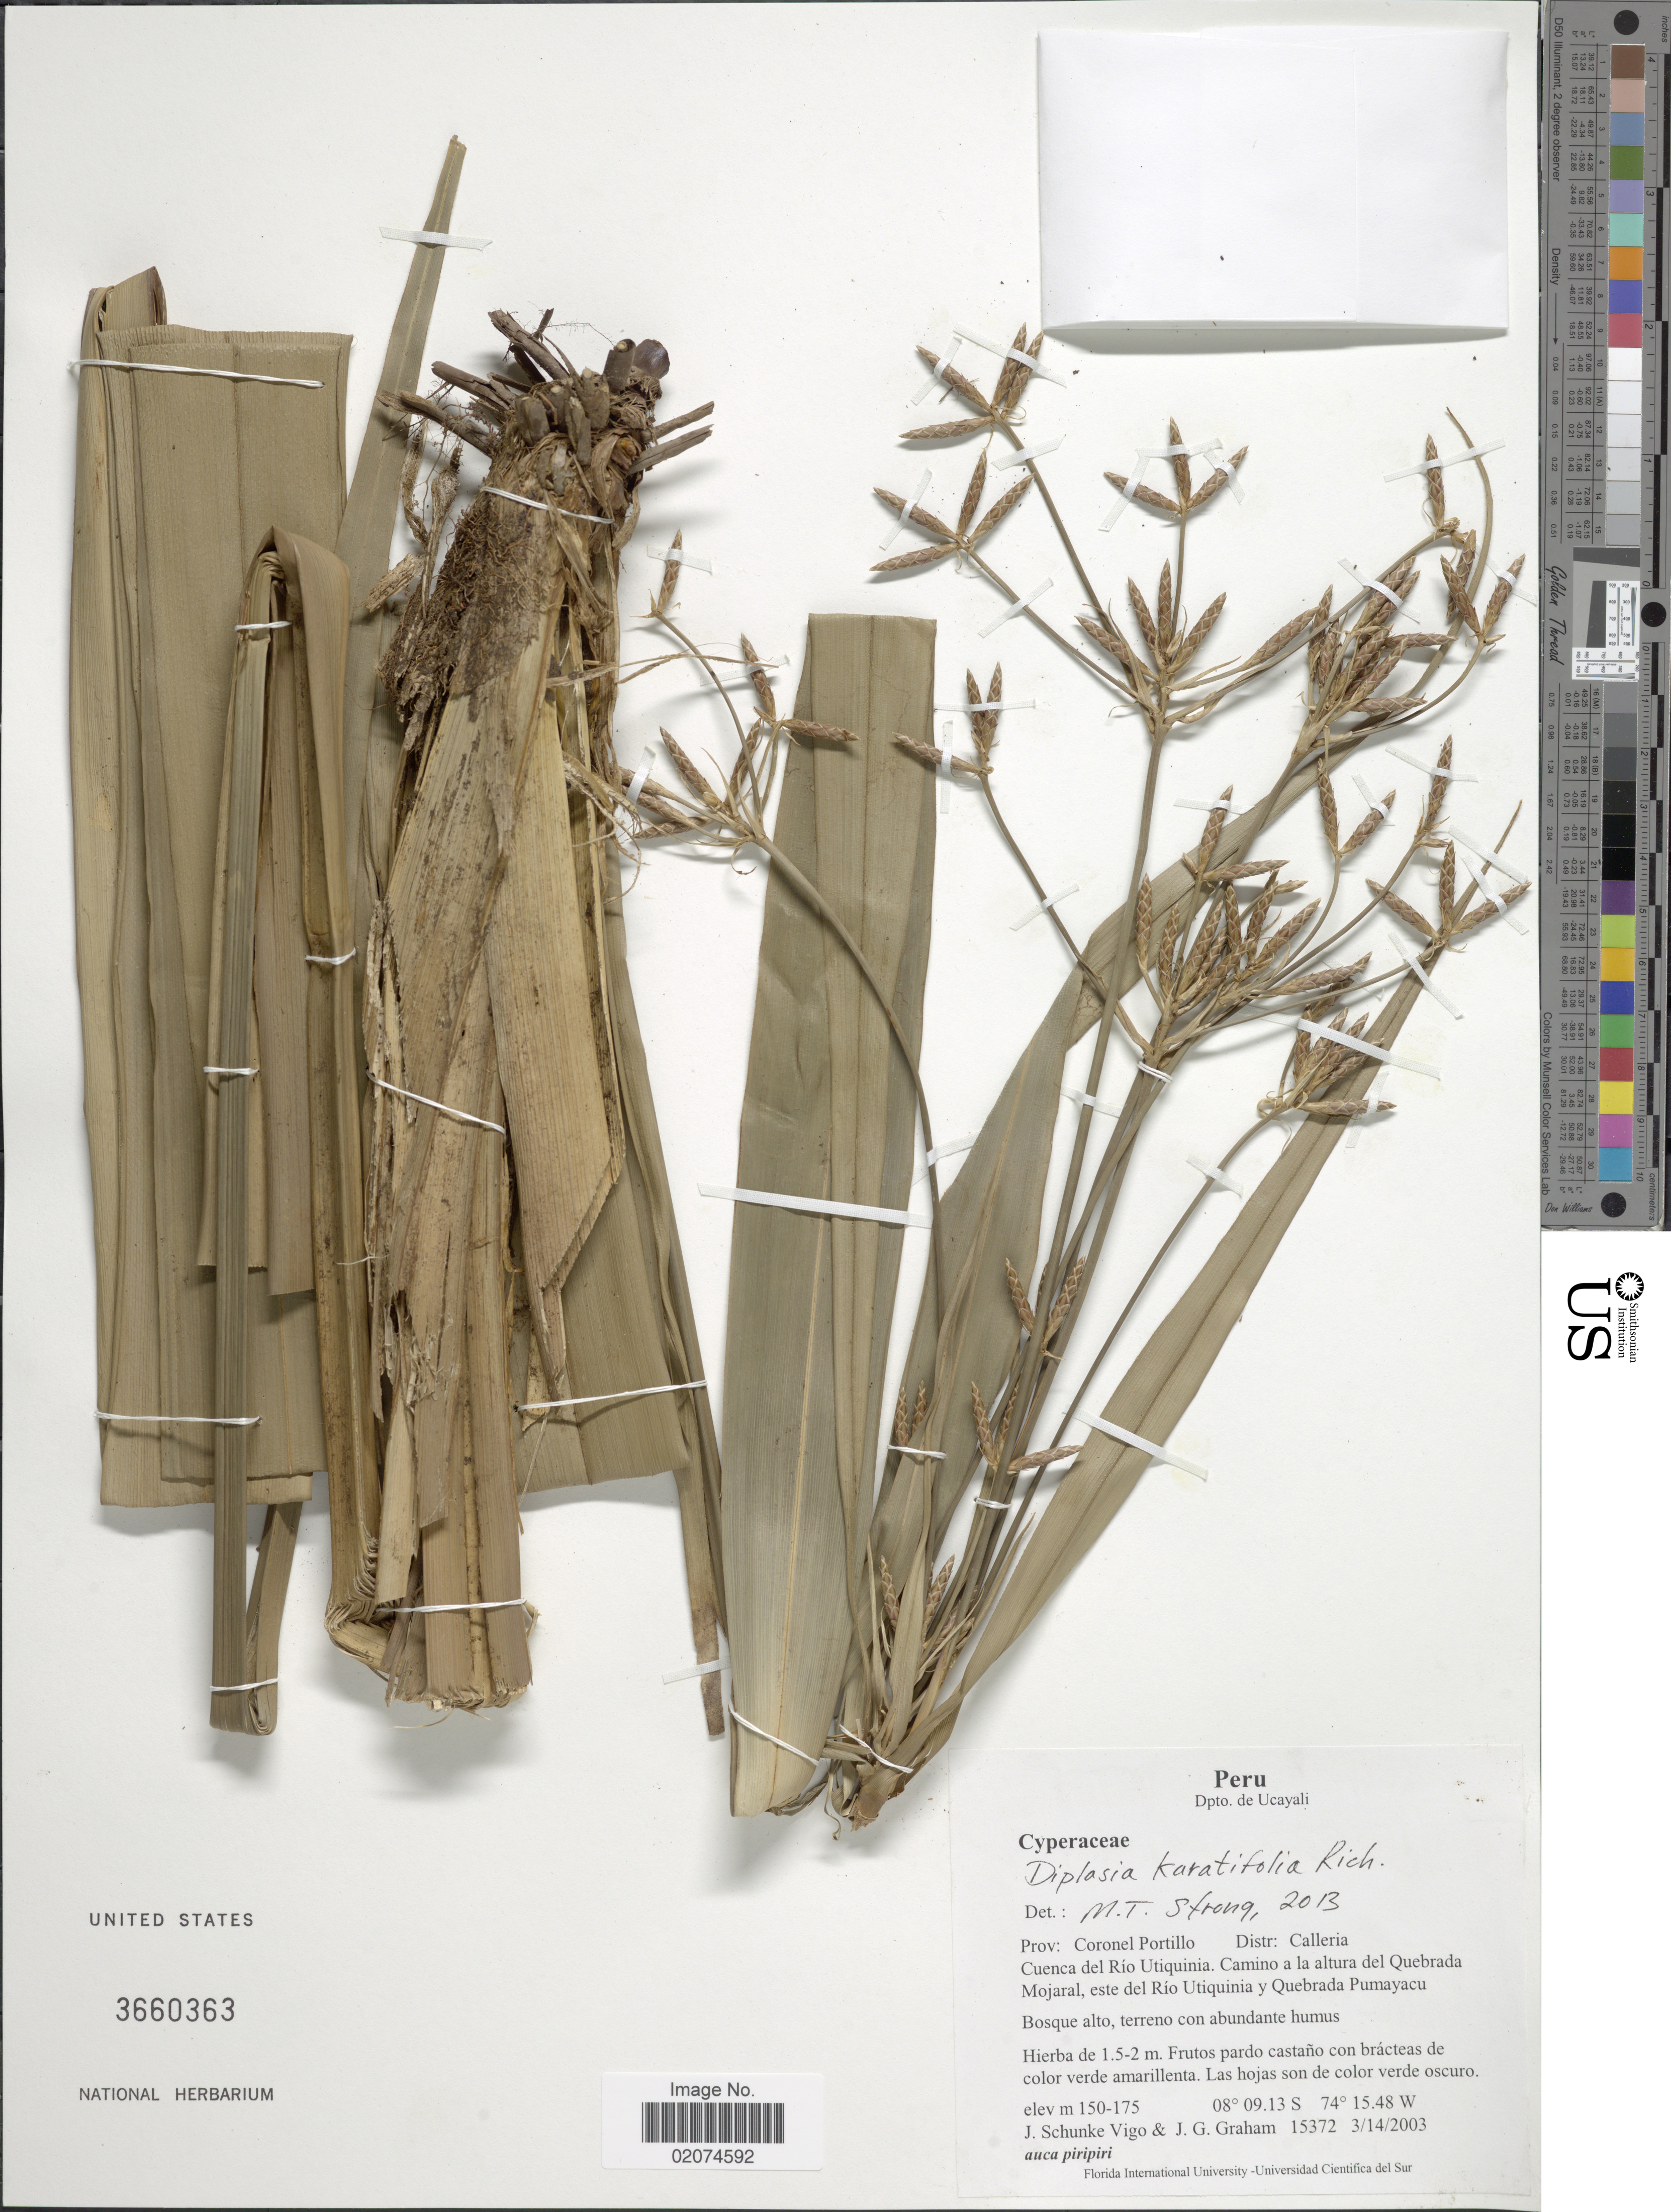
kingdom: Plantae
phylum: Tracheophyta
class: Liliopsida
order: Poales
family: Cyperaceae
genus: Diplasia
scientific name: Diplasia karatifolia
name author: Rich.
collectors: J. Schunke Vigo & J. Graham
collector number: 15372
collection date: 2003-03-14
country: Peru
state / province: Ucayali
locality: Peru, Dpto. de Ucayali, Prov.: Coronel Portillo, Distr.: Calleria. Cuenca del Rio Utiquinia. Camino a la altura del Quebrada Mojaral. este del Rio Utiquinia y Quebrada Pumayacu.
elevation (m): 150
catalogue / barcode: US 3660363